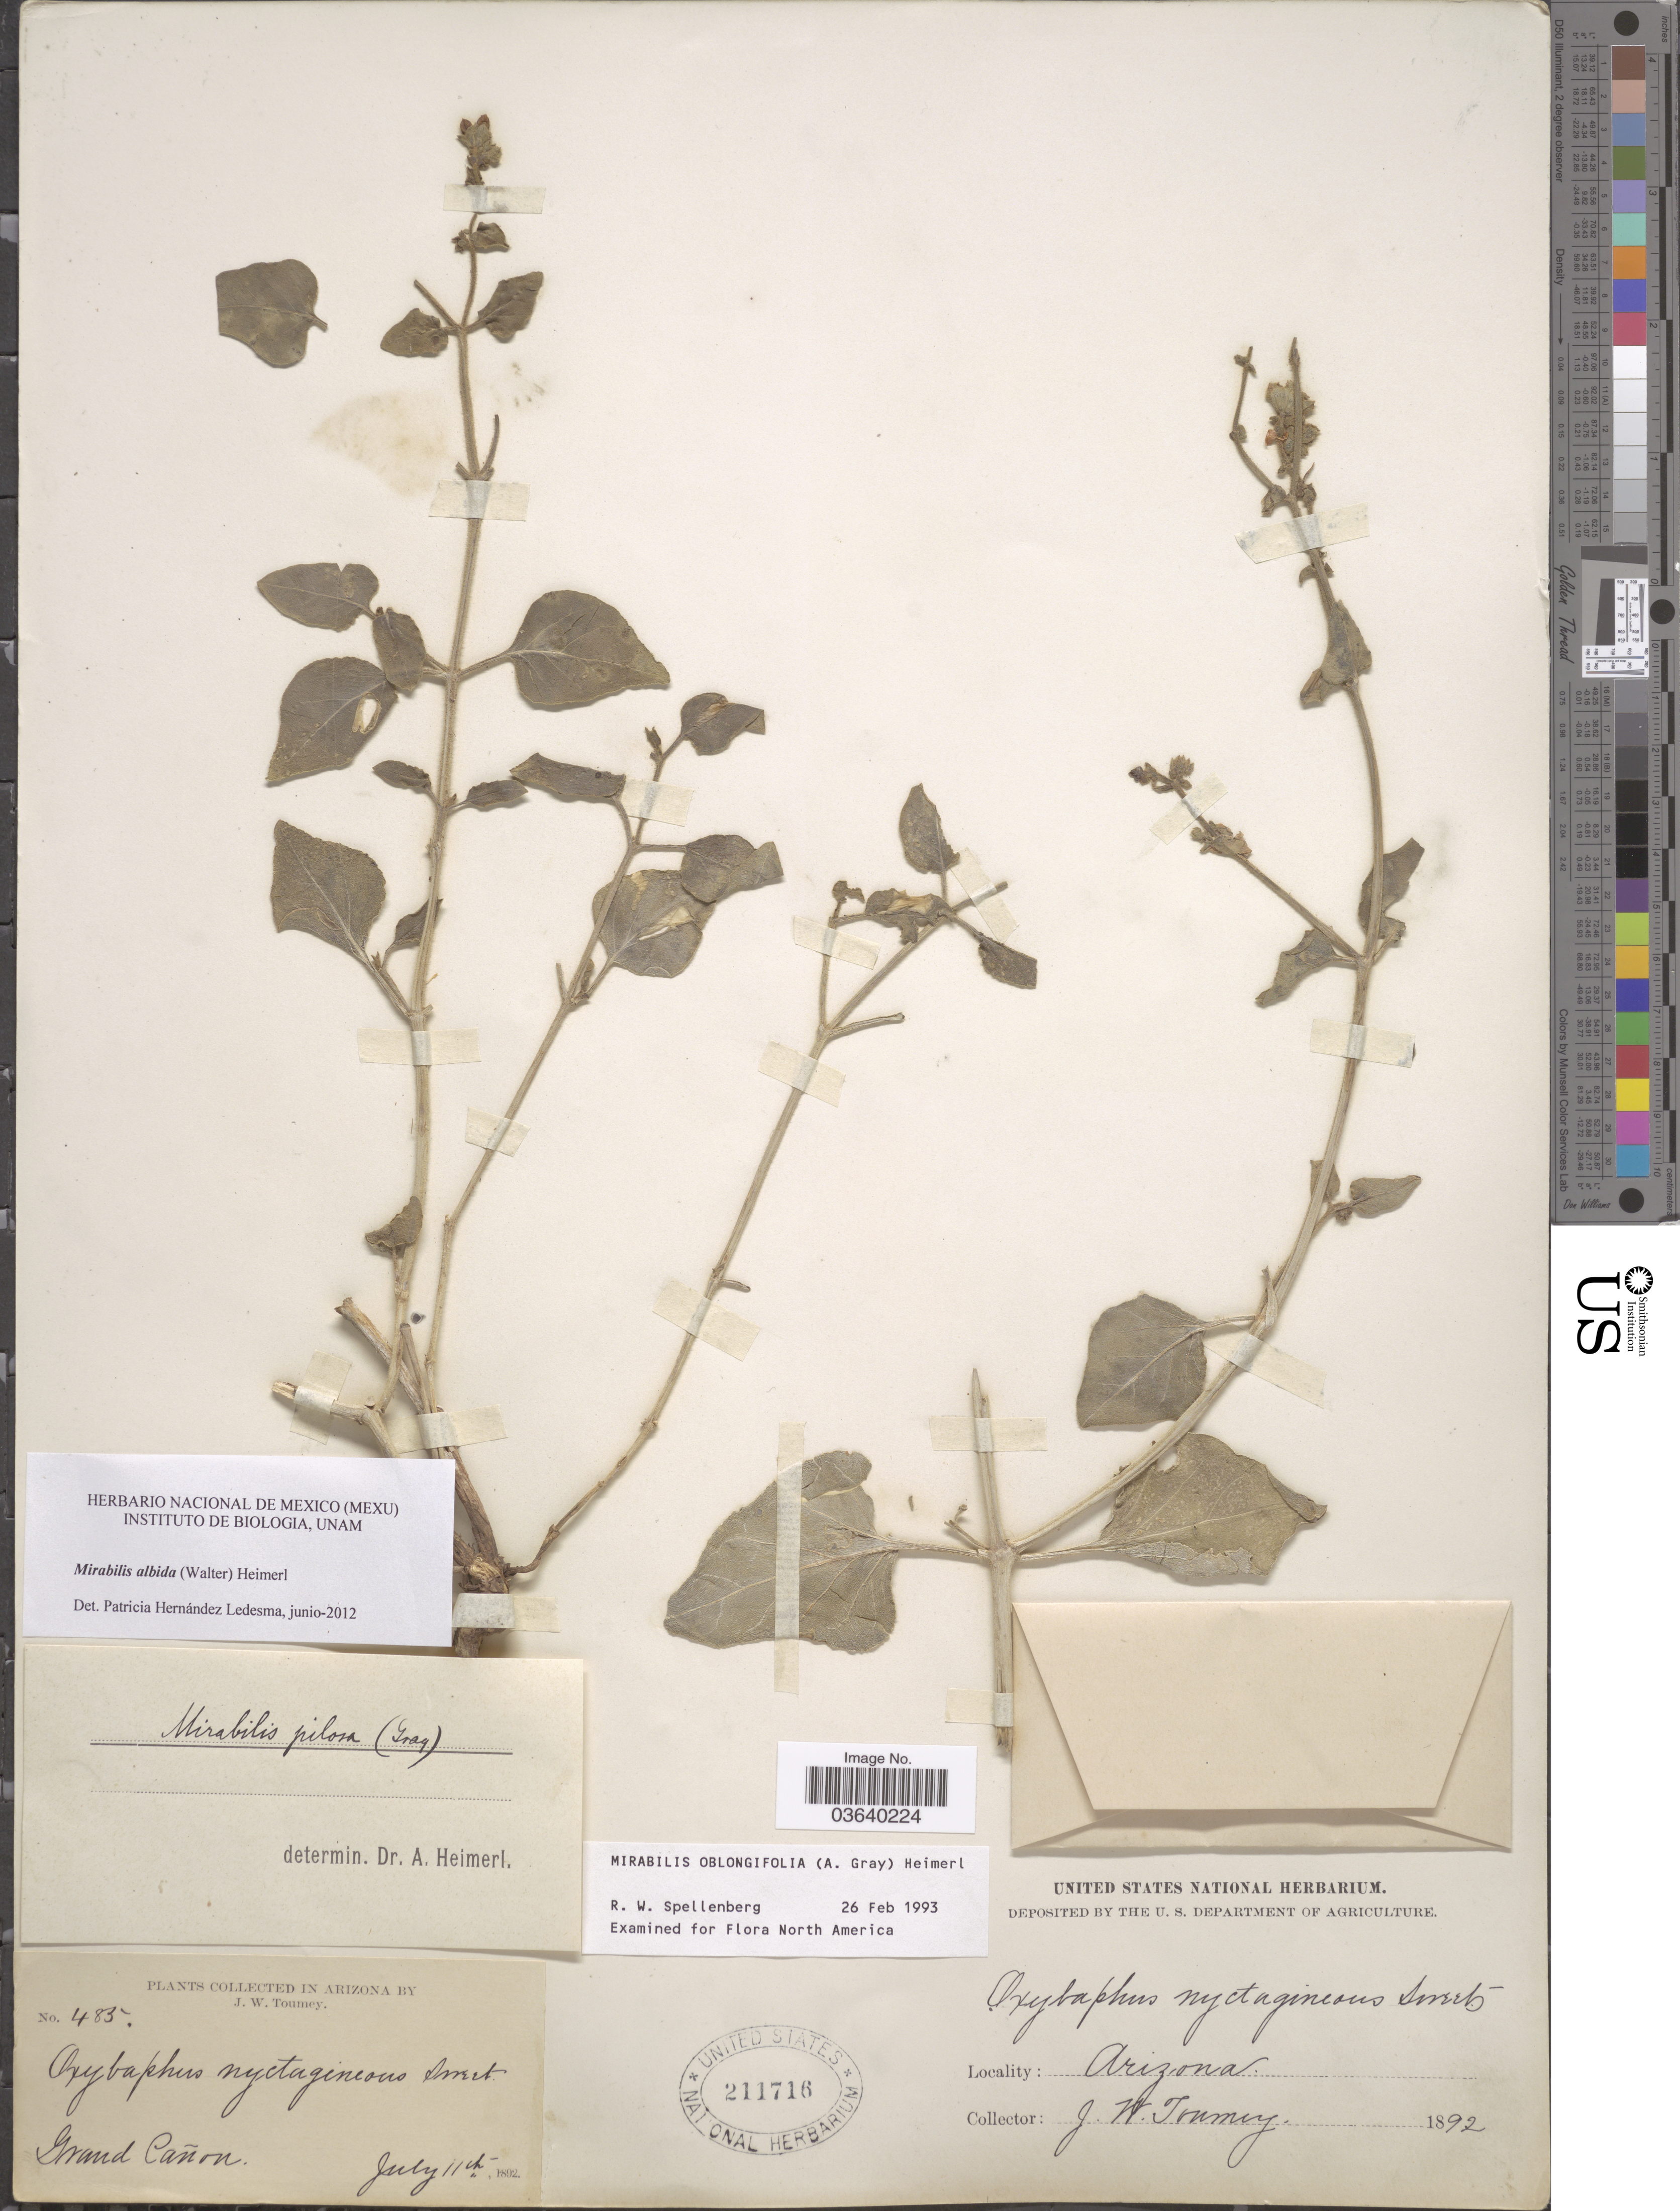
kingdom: Plantae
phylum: Tracheophyta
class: Magnoliopsida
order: Caryophyllales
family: Nyctaginaceae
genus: Mirabilis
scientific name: Mirabilis albida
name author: (Walter) Heimerl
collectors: J. W. Toumey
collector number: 485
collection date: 1892-07-11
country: United States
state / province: Arizona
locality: Grand Cañon.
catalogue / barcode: US 211716